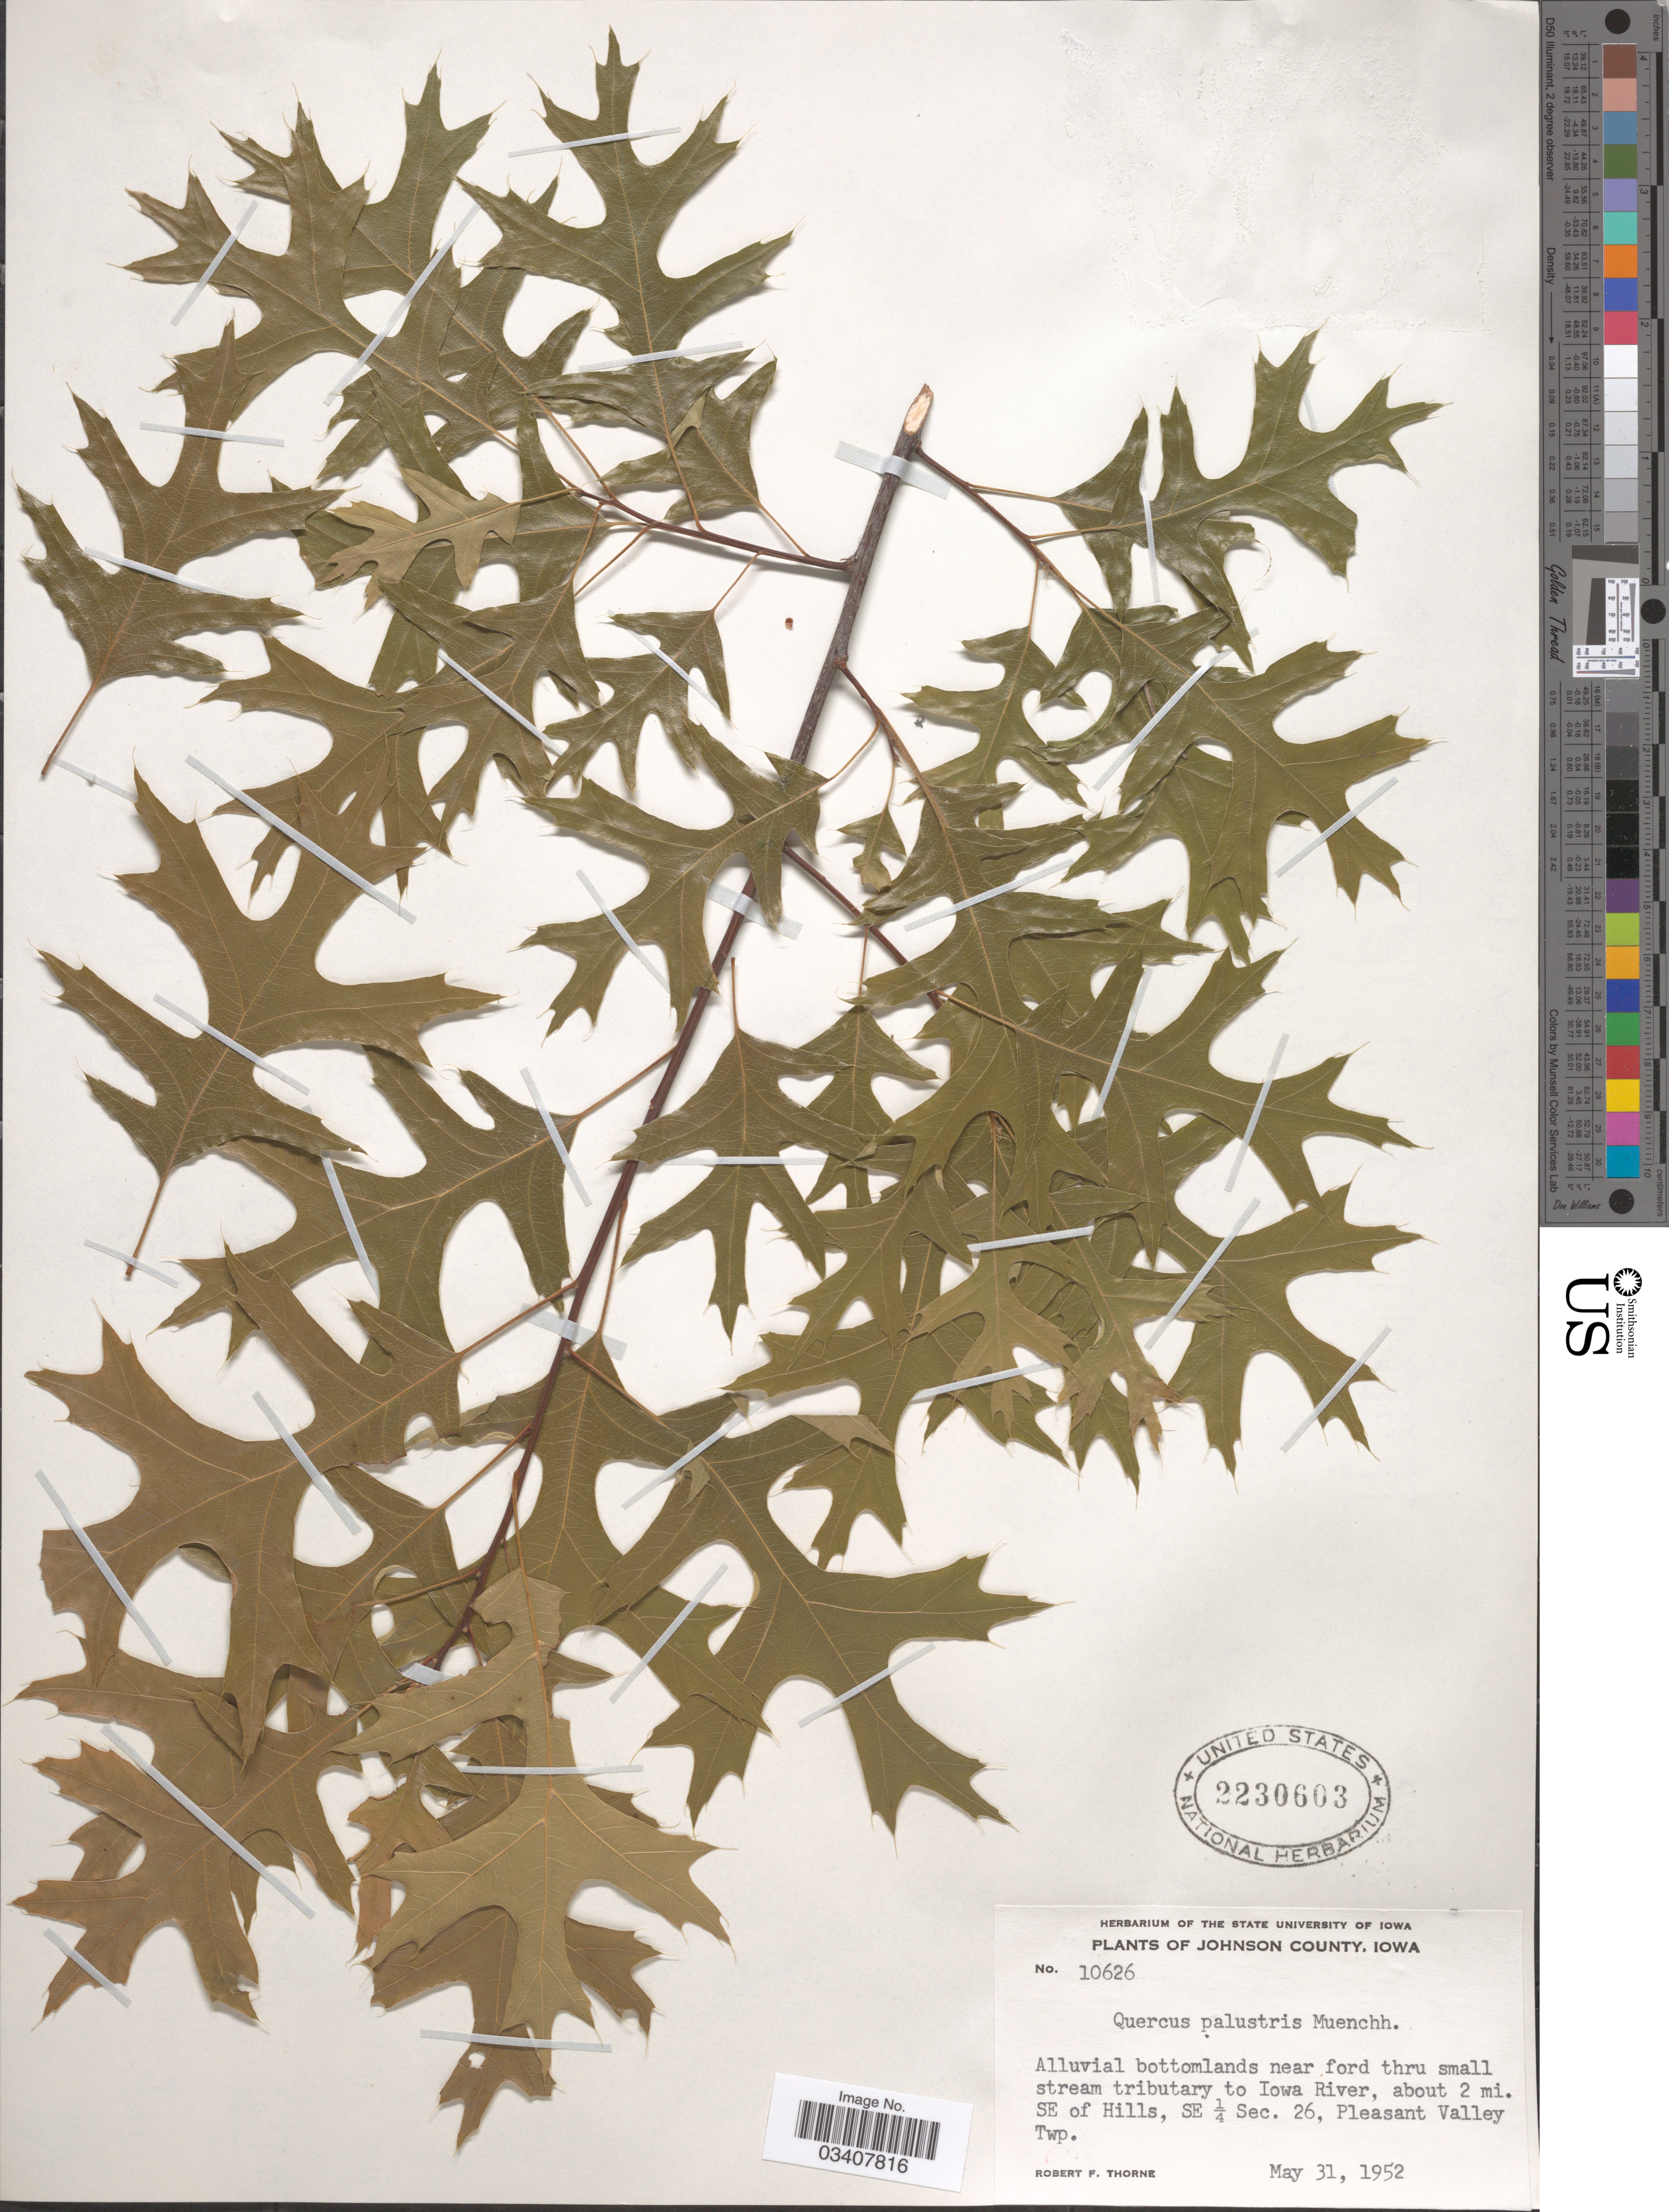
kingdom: Plantae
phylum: Tracheophyta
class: Magnoliopsida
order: Fagales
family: Fagaceae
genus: Quercus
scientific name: Quercus palustris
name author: Münchh.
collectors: R. F. Thorne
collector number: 10626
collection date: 1952-05-31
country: United States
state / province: Iowa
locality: Johnson County. Alluvial bottomlands near ford thru small stream tributary to Iowa River, about 2 mi. SE of Hills, SE ¼ Sec. 26, Pleasant Valley Twp.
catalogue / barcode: US 2230603